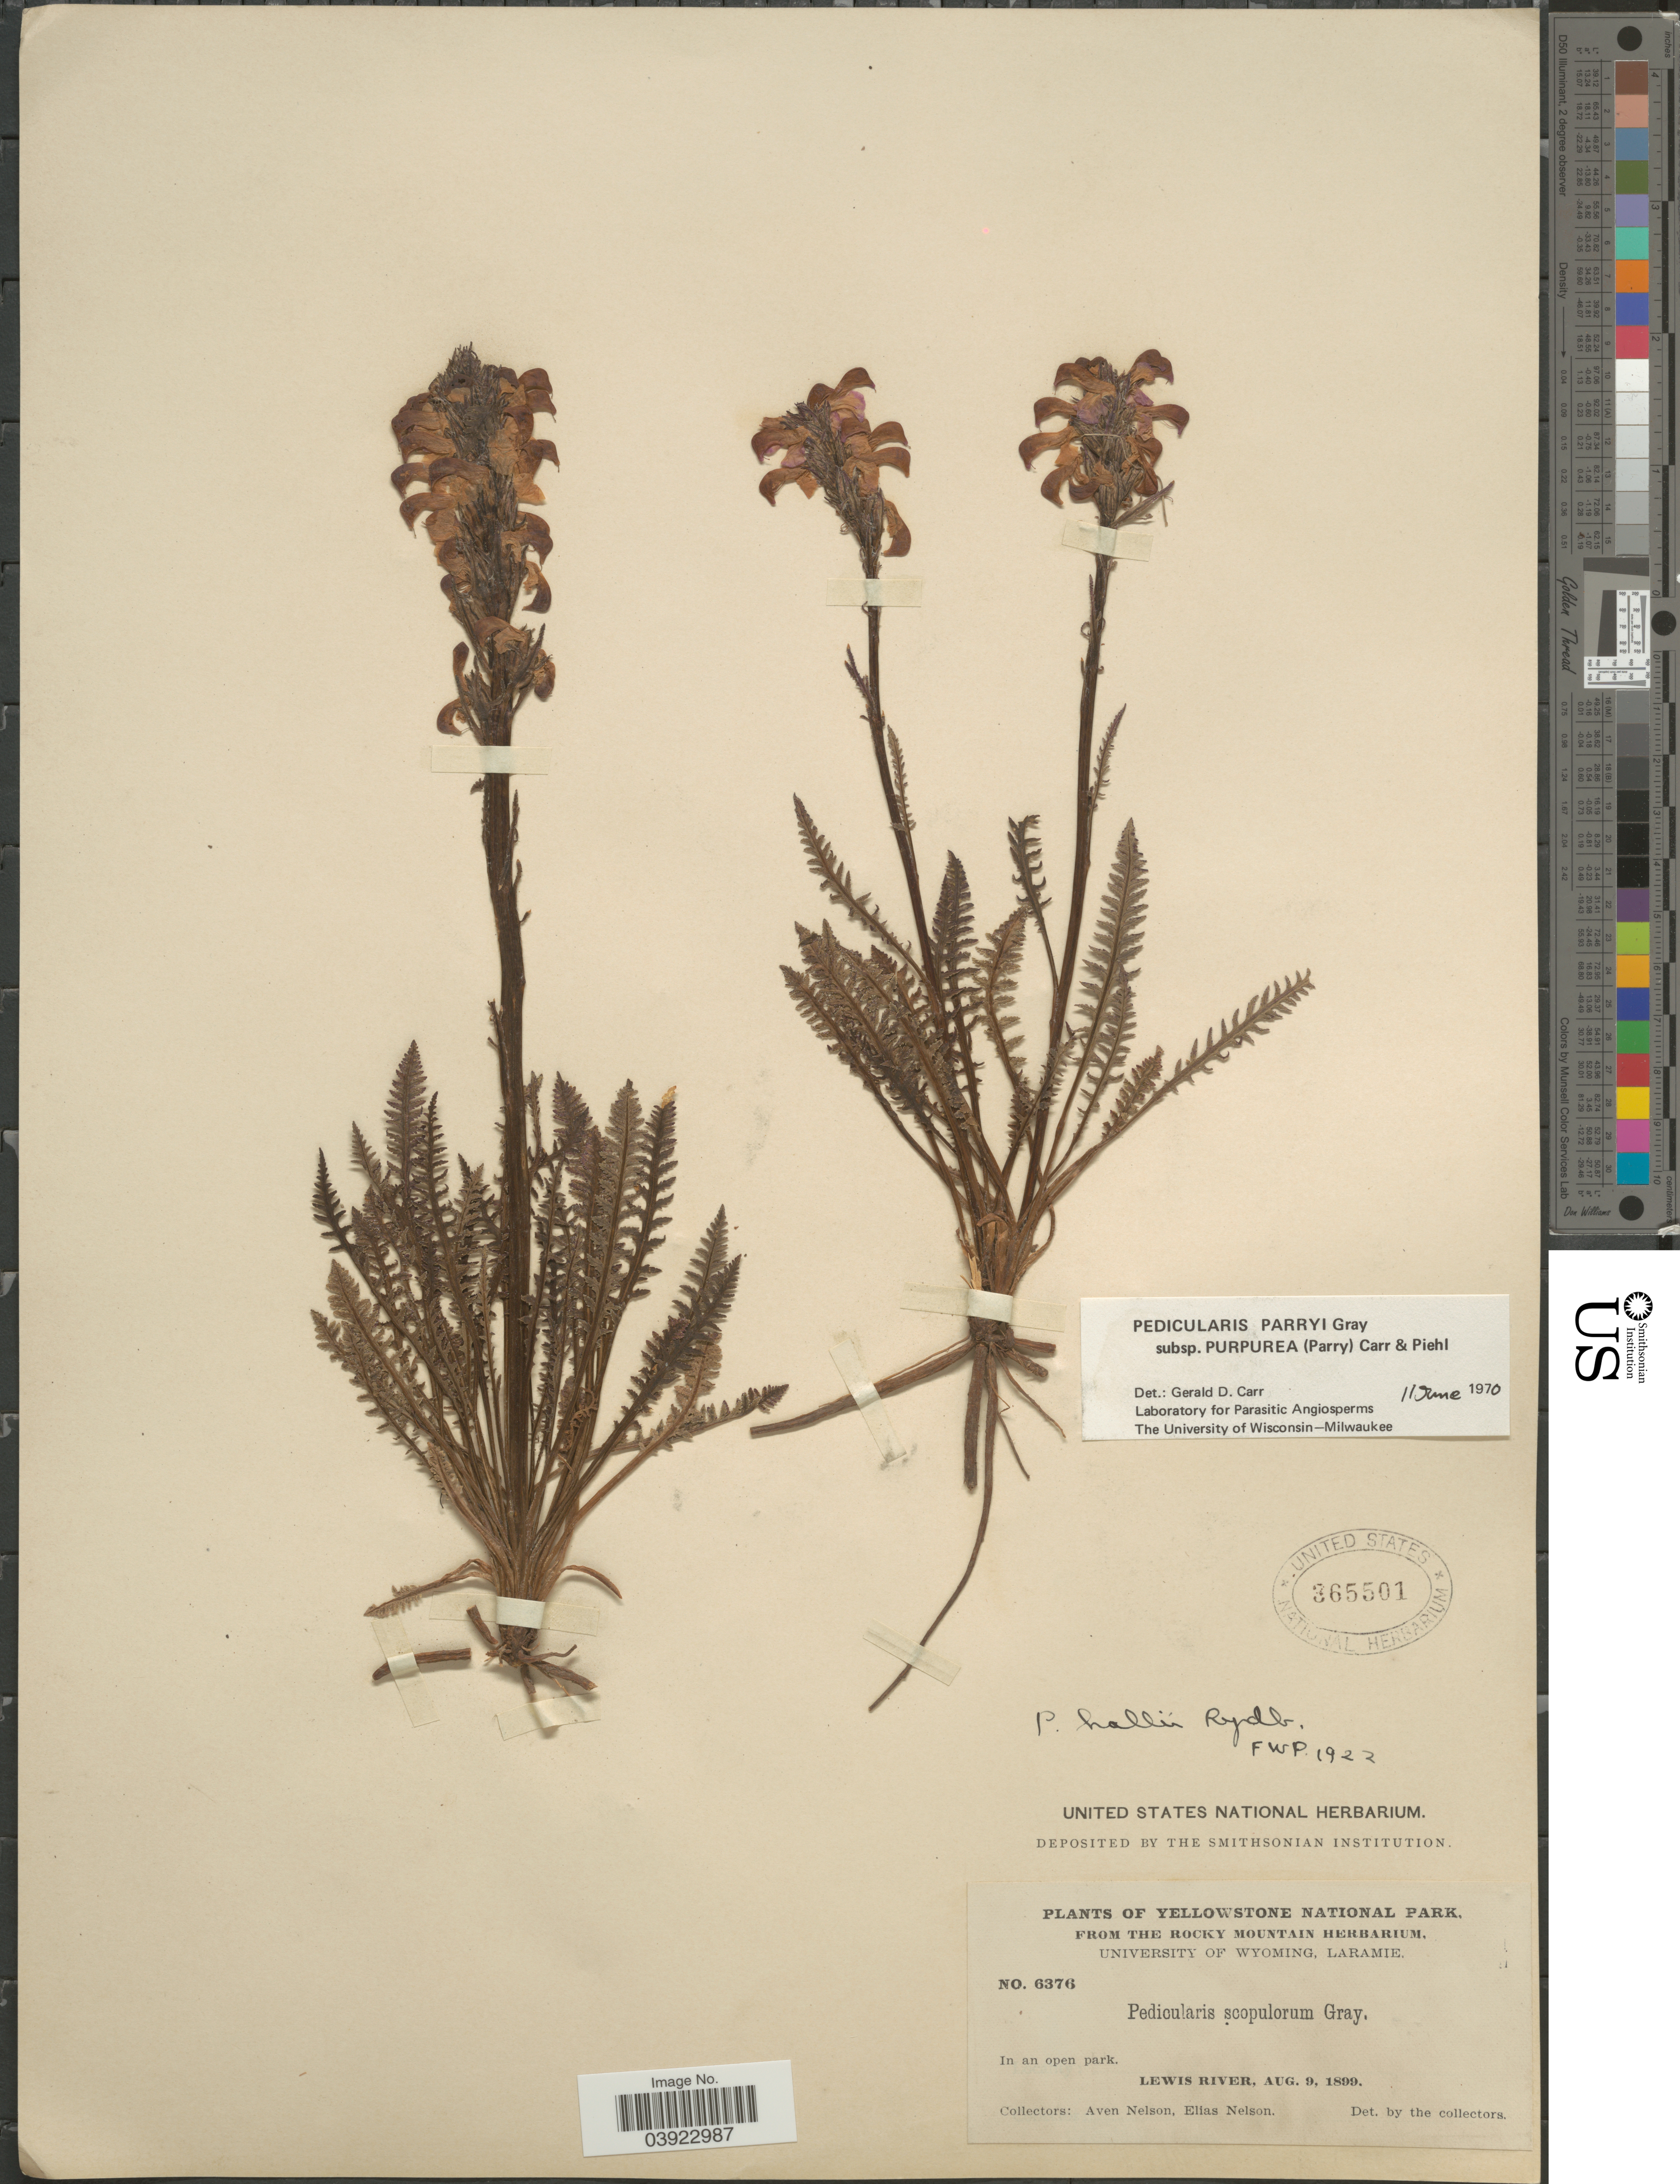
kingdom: Plantae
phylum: Tracheophyta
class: Magnoliopsida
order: Lamiales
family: Orobanchaceae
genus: Pedicularis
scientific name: Pedicularis parryi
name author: A. Gray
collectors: A. Nelson & E. Nelson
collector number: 6376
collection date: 1899-08-09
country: United States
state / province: Wyoming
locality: Yellowstone National Park. Lewis River.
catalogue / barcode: US 365501